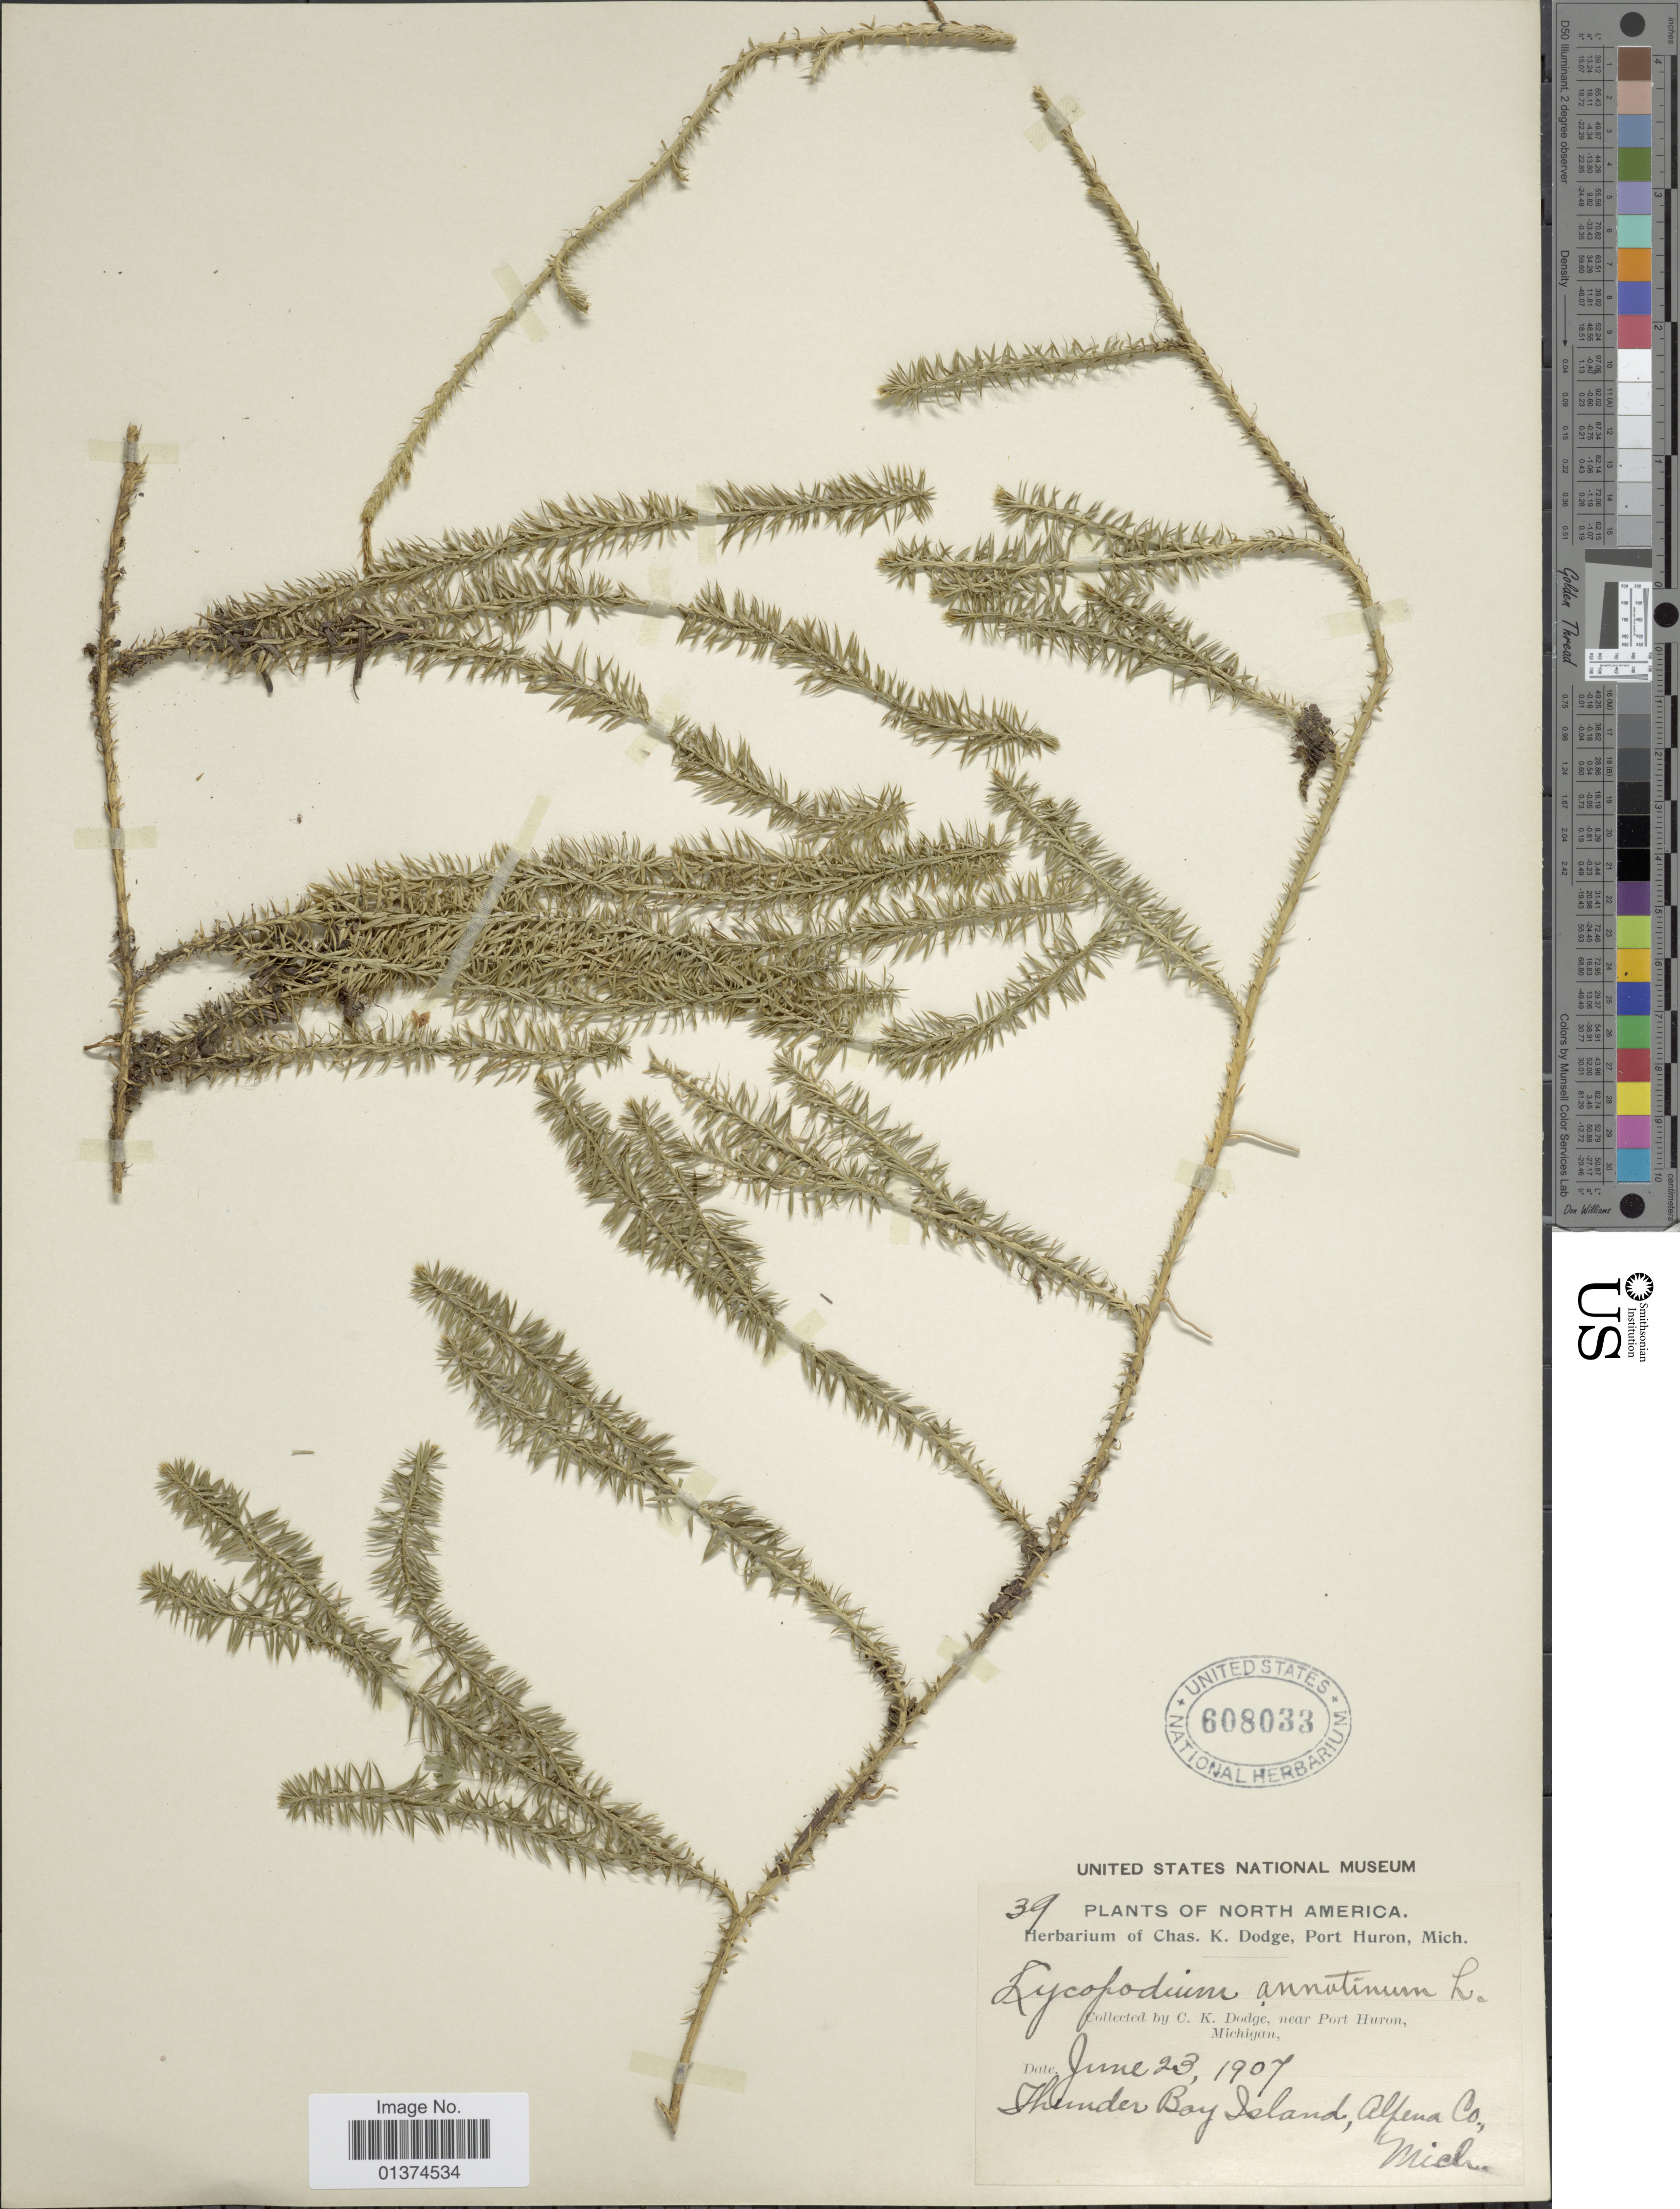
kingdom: Plantae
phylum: Tracheophyta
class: Lycopodiopsida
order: Lycopodiales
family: Lycopodiaceae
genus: Spinulum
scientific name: Spinulum annotinum subsp. annotinum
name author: (L.) A. Haines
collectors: C. K. Dodge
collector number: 39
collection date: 1907-06-23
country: United States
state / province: Michigan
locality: Near Port Huron, Thunder Bay Island, Alpena Co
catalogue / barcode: US 608033